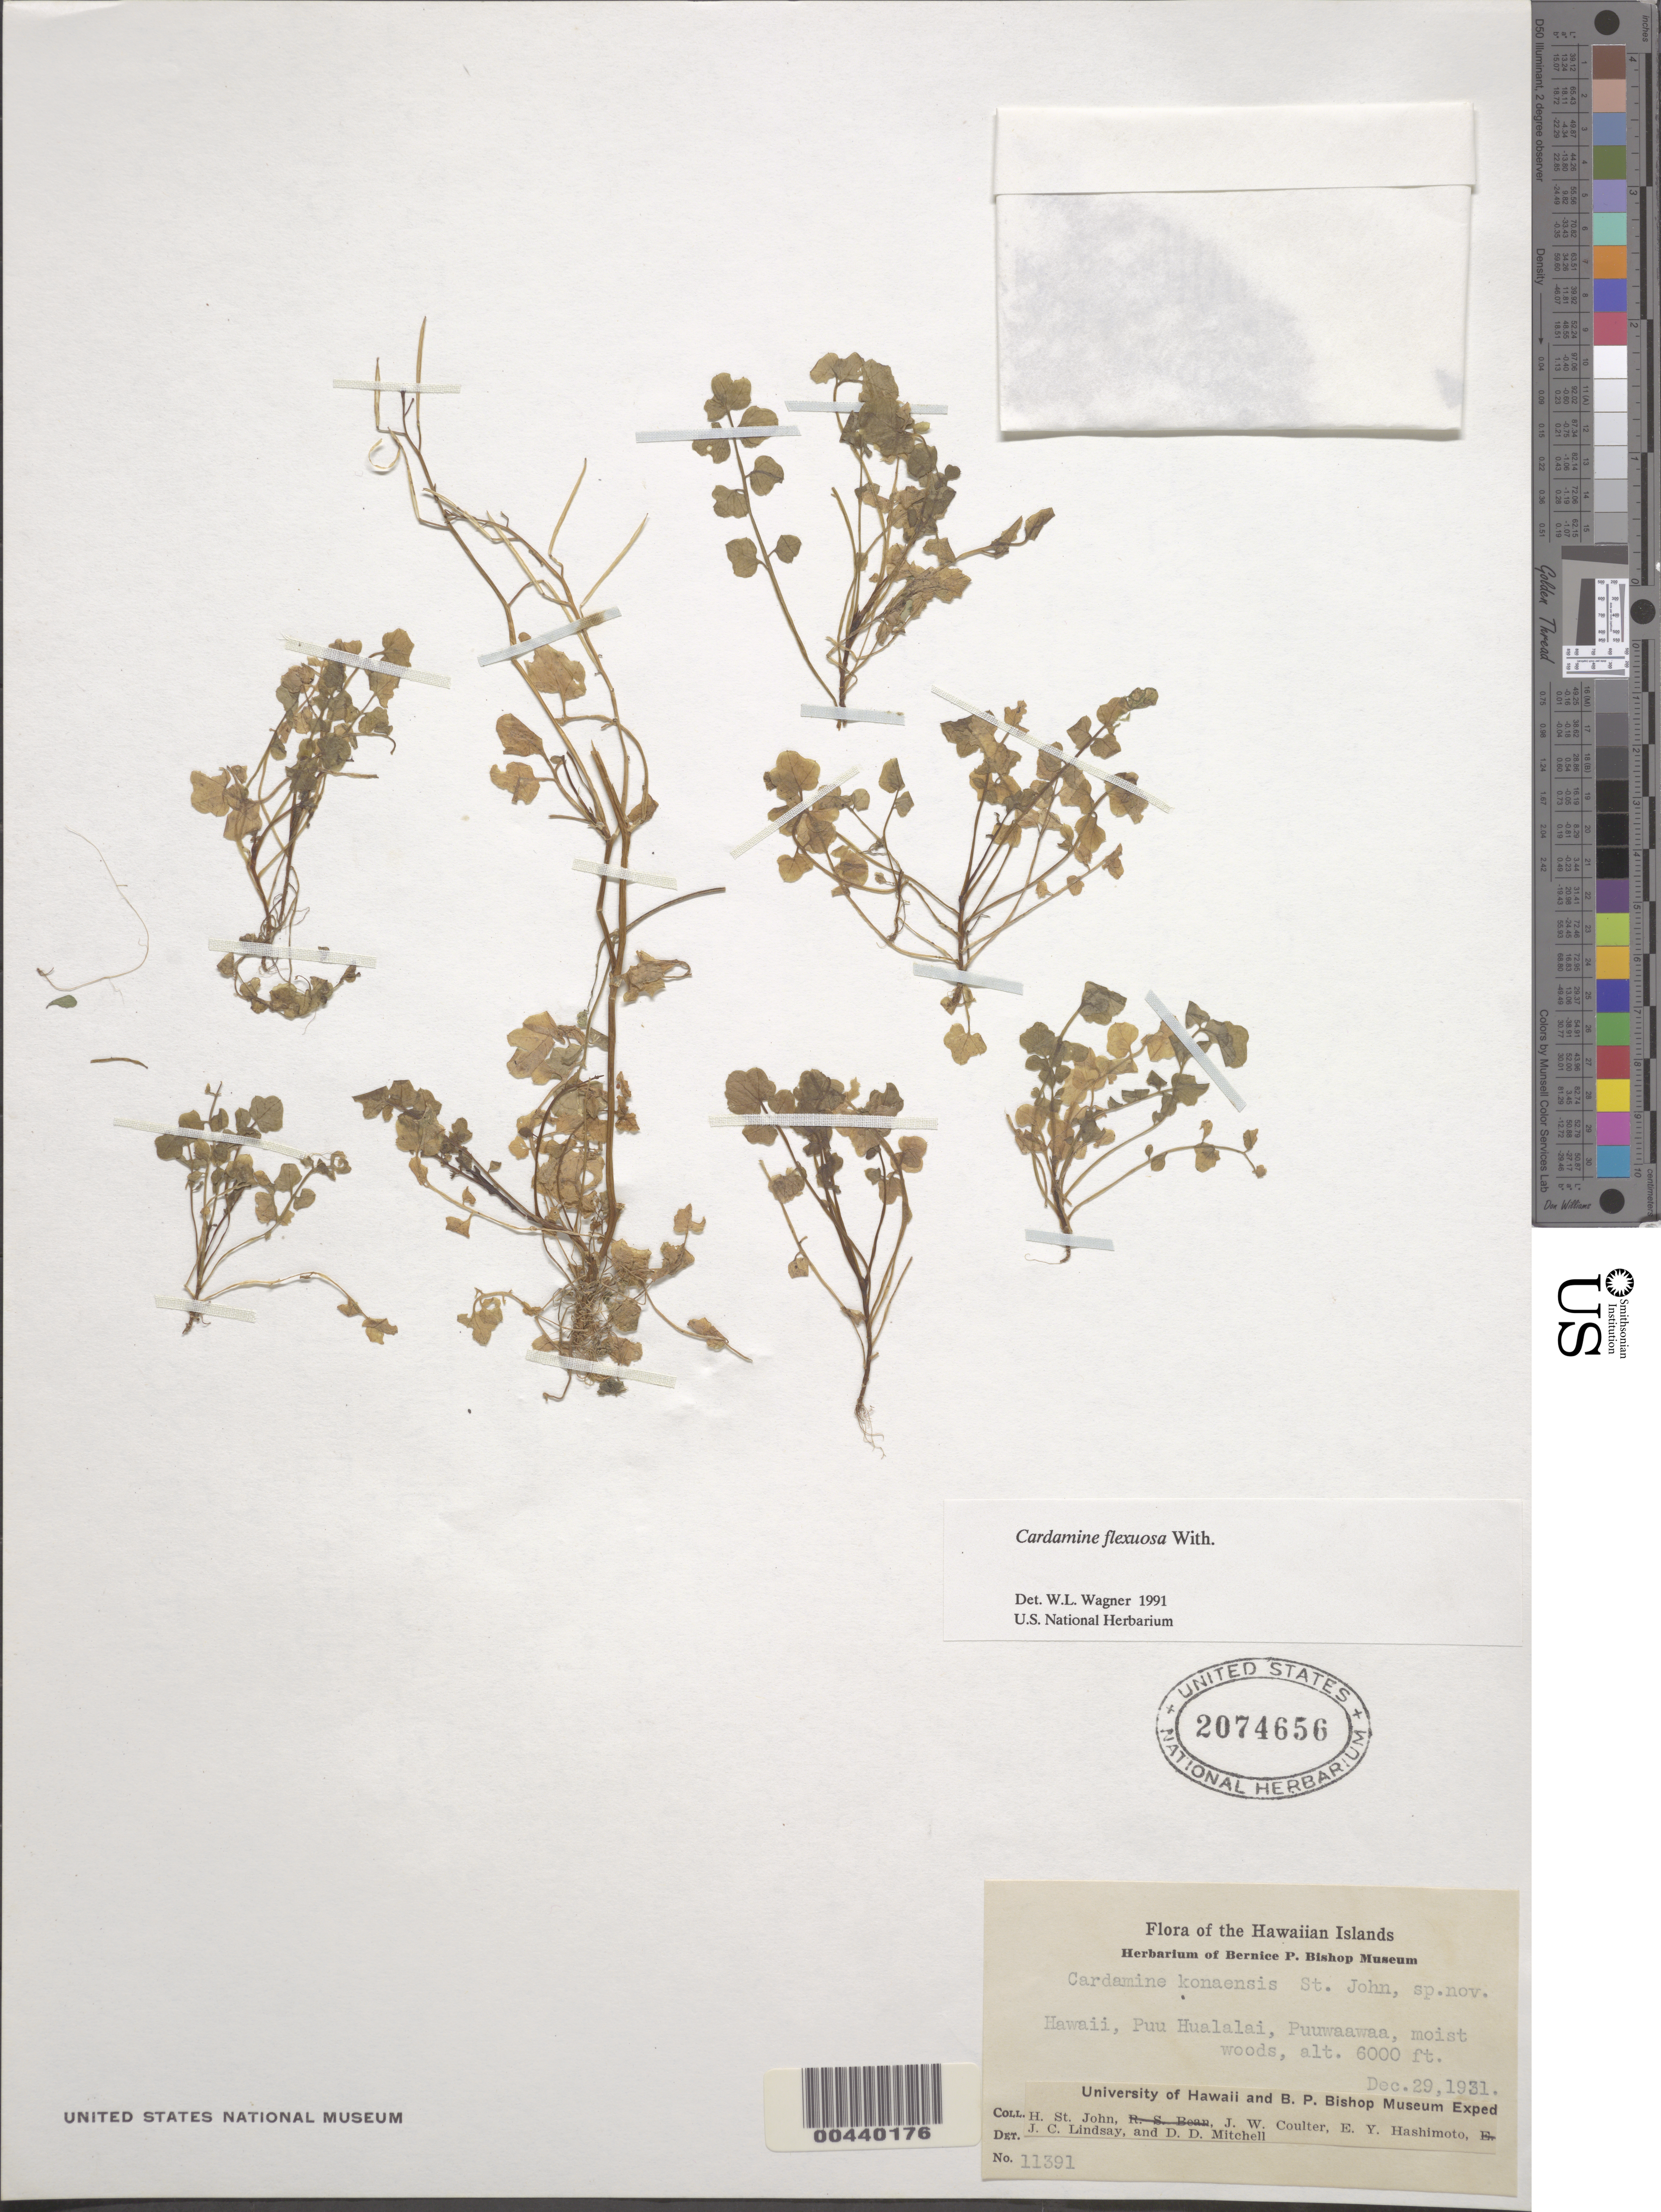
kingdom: Plantae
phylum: Tracheophyta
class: Magnoliopsida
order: Brassicales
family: Brassicaceae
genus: Cardamine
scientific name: Cardamine occulta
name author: Hornem.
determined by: Wagner, W. L., (BOT), Smithsonian Institution - National Museum of Natural History (UNITED STATES)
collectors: H. St. John, J. W. Coulter & E. Hashimoto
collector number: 11391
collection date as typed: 29 Dec 1931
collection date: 1931-12-29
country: United States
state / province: Hawaii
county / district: Hawaii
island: Hawaii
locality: Pu'u Hualalai, Pu'uwa'awa'a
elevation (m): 1829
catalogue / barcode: US 2074656